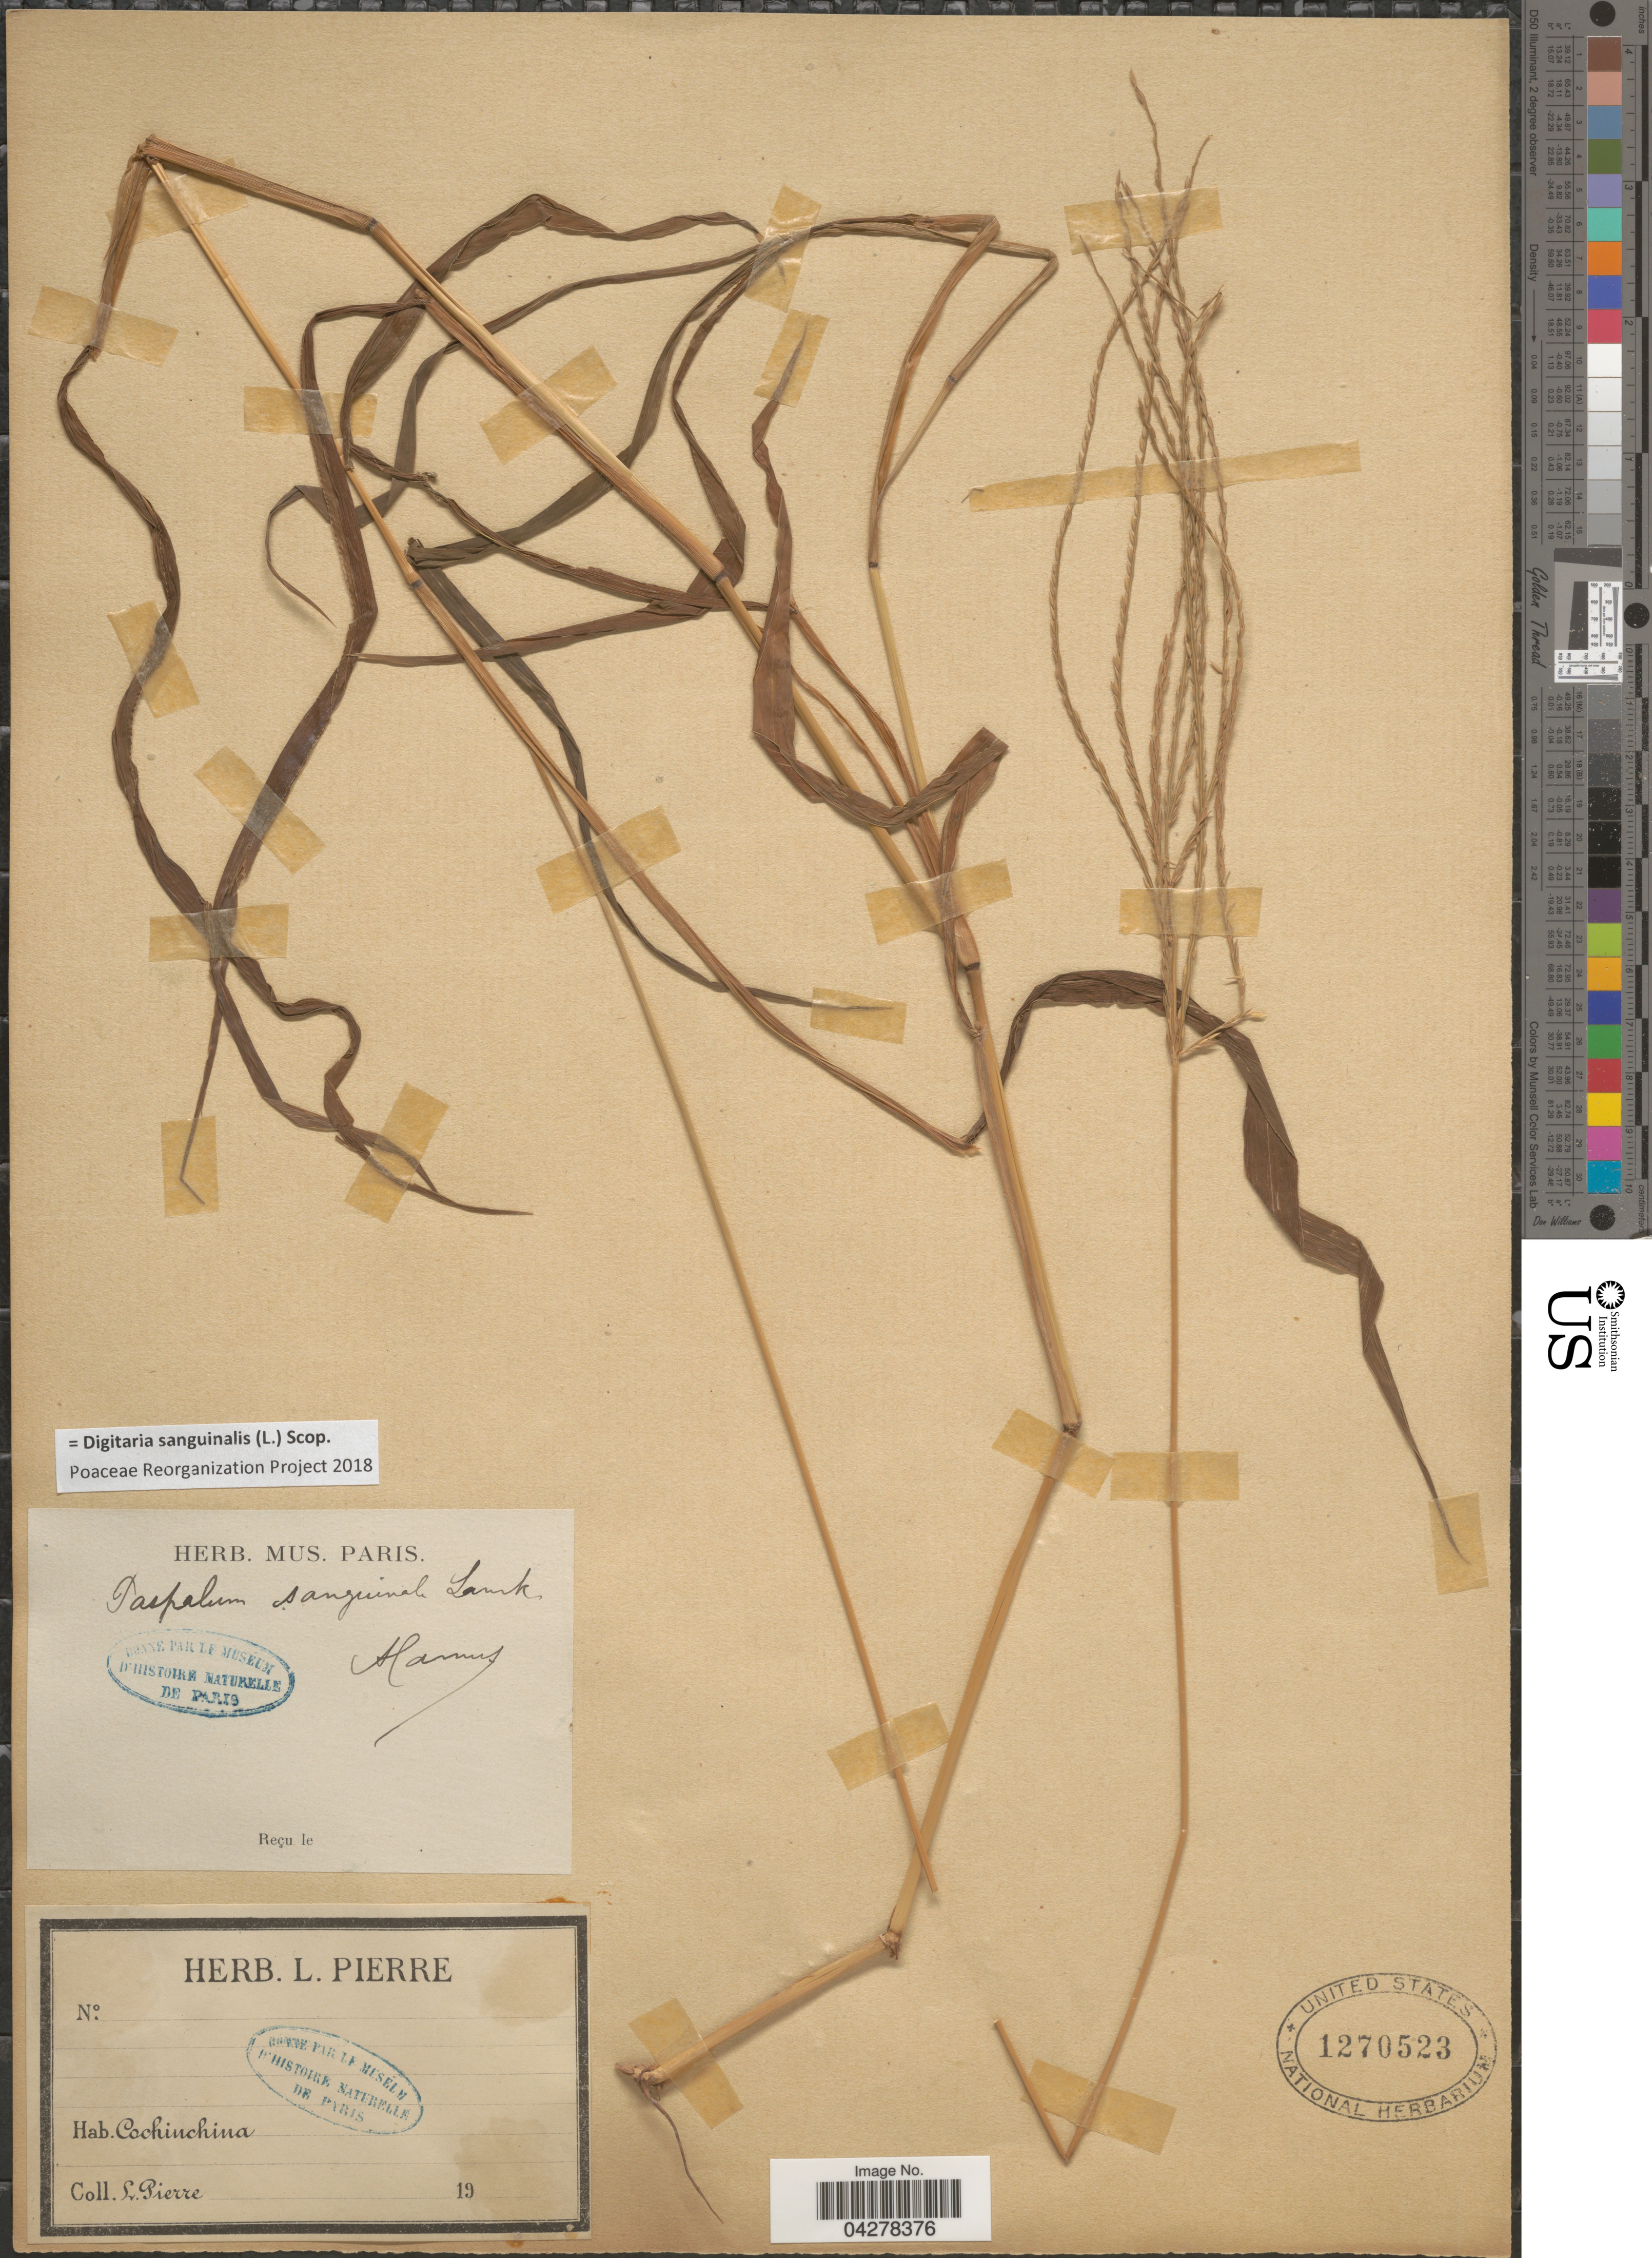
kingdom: Plantae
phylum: Tracheophyta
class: Liliopsida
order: Poales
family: Poaceae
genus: Digitaria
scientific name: Digitaria sanguinalis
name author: (L.) Scop.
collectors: L. Pierre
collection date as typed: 19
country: Vietnam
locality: Cochinchina.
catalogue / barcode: US 1270523